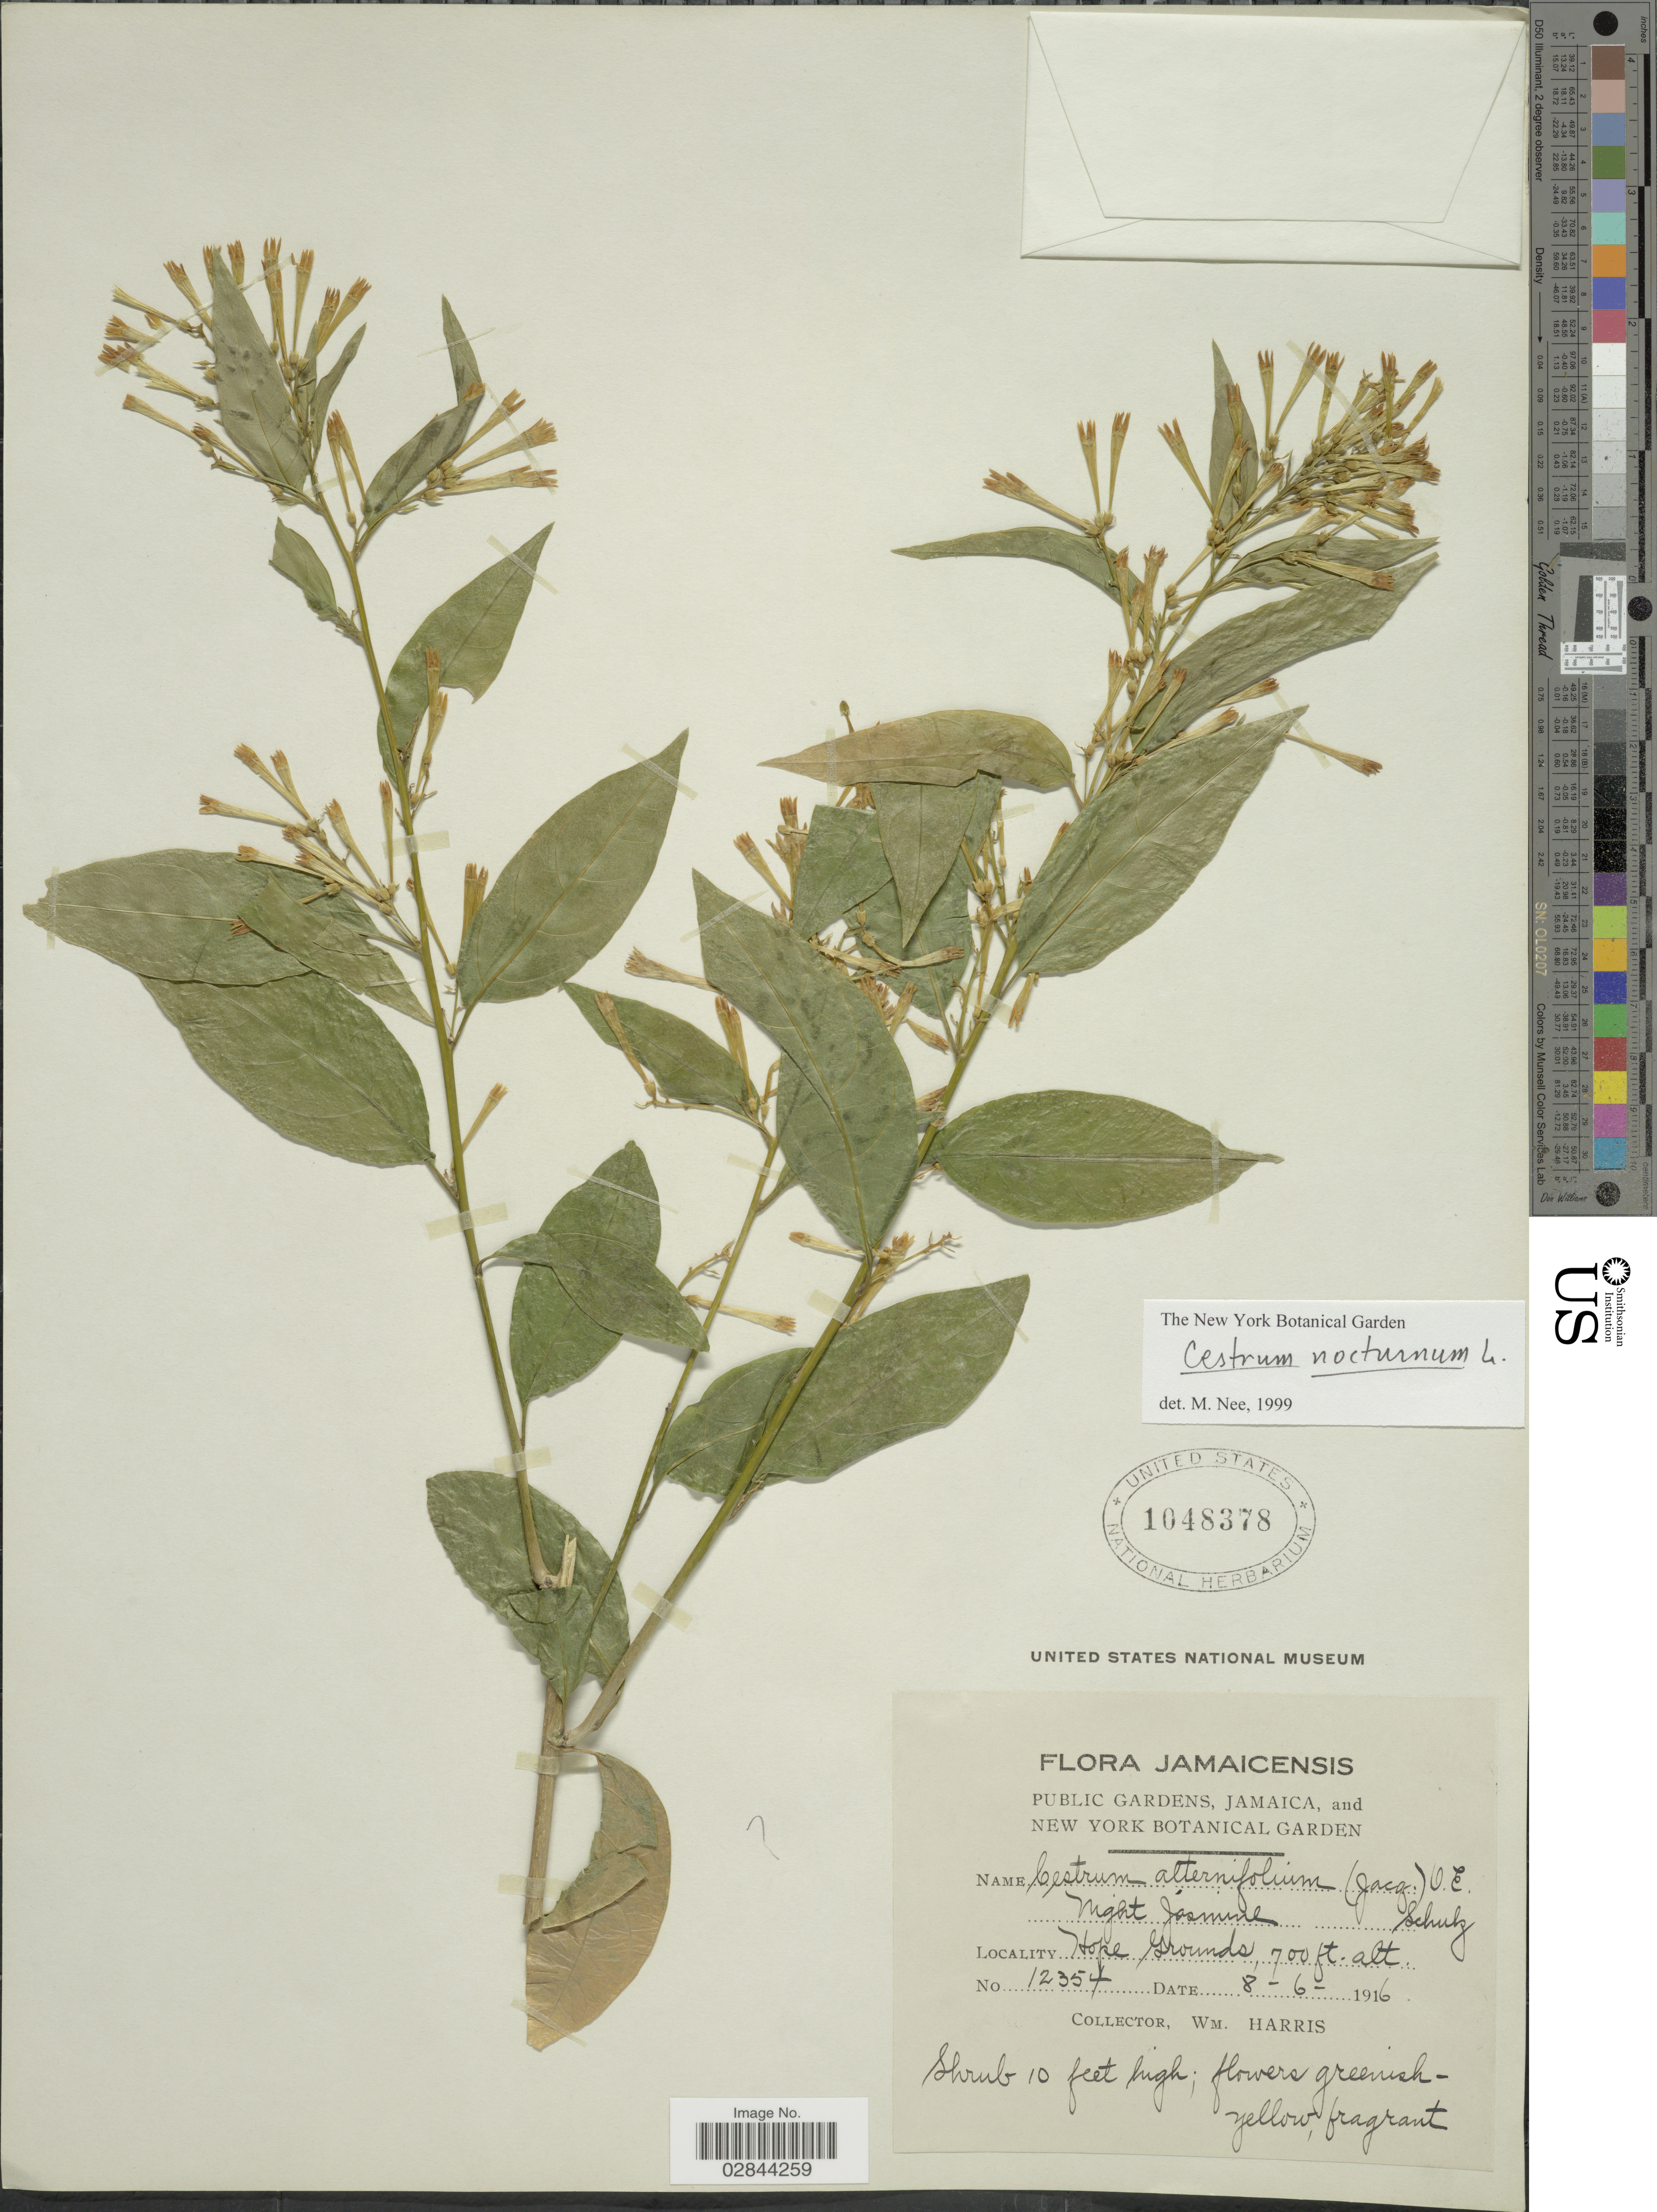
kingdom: Plantae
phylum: Tracheophyta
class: Magnoliopsida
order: Solanales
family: Solanaceae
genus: Cestrum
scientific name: Cestrum nocturnum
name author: L.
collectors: W. H. Harris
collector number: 12354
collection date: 1916-06-08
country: Jamaica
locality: Hope Grounds.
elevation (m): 213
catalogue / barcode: US 1048378